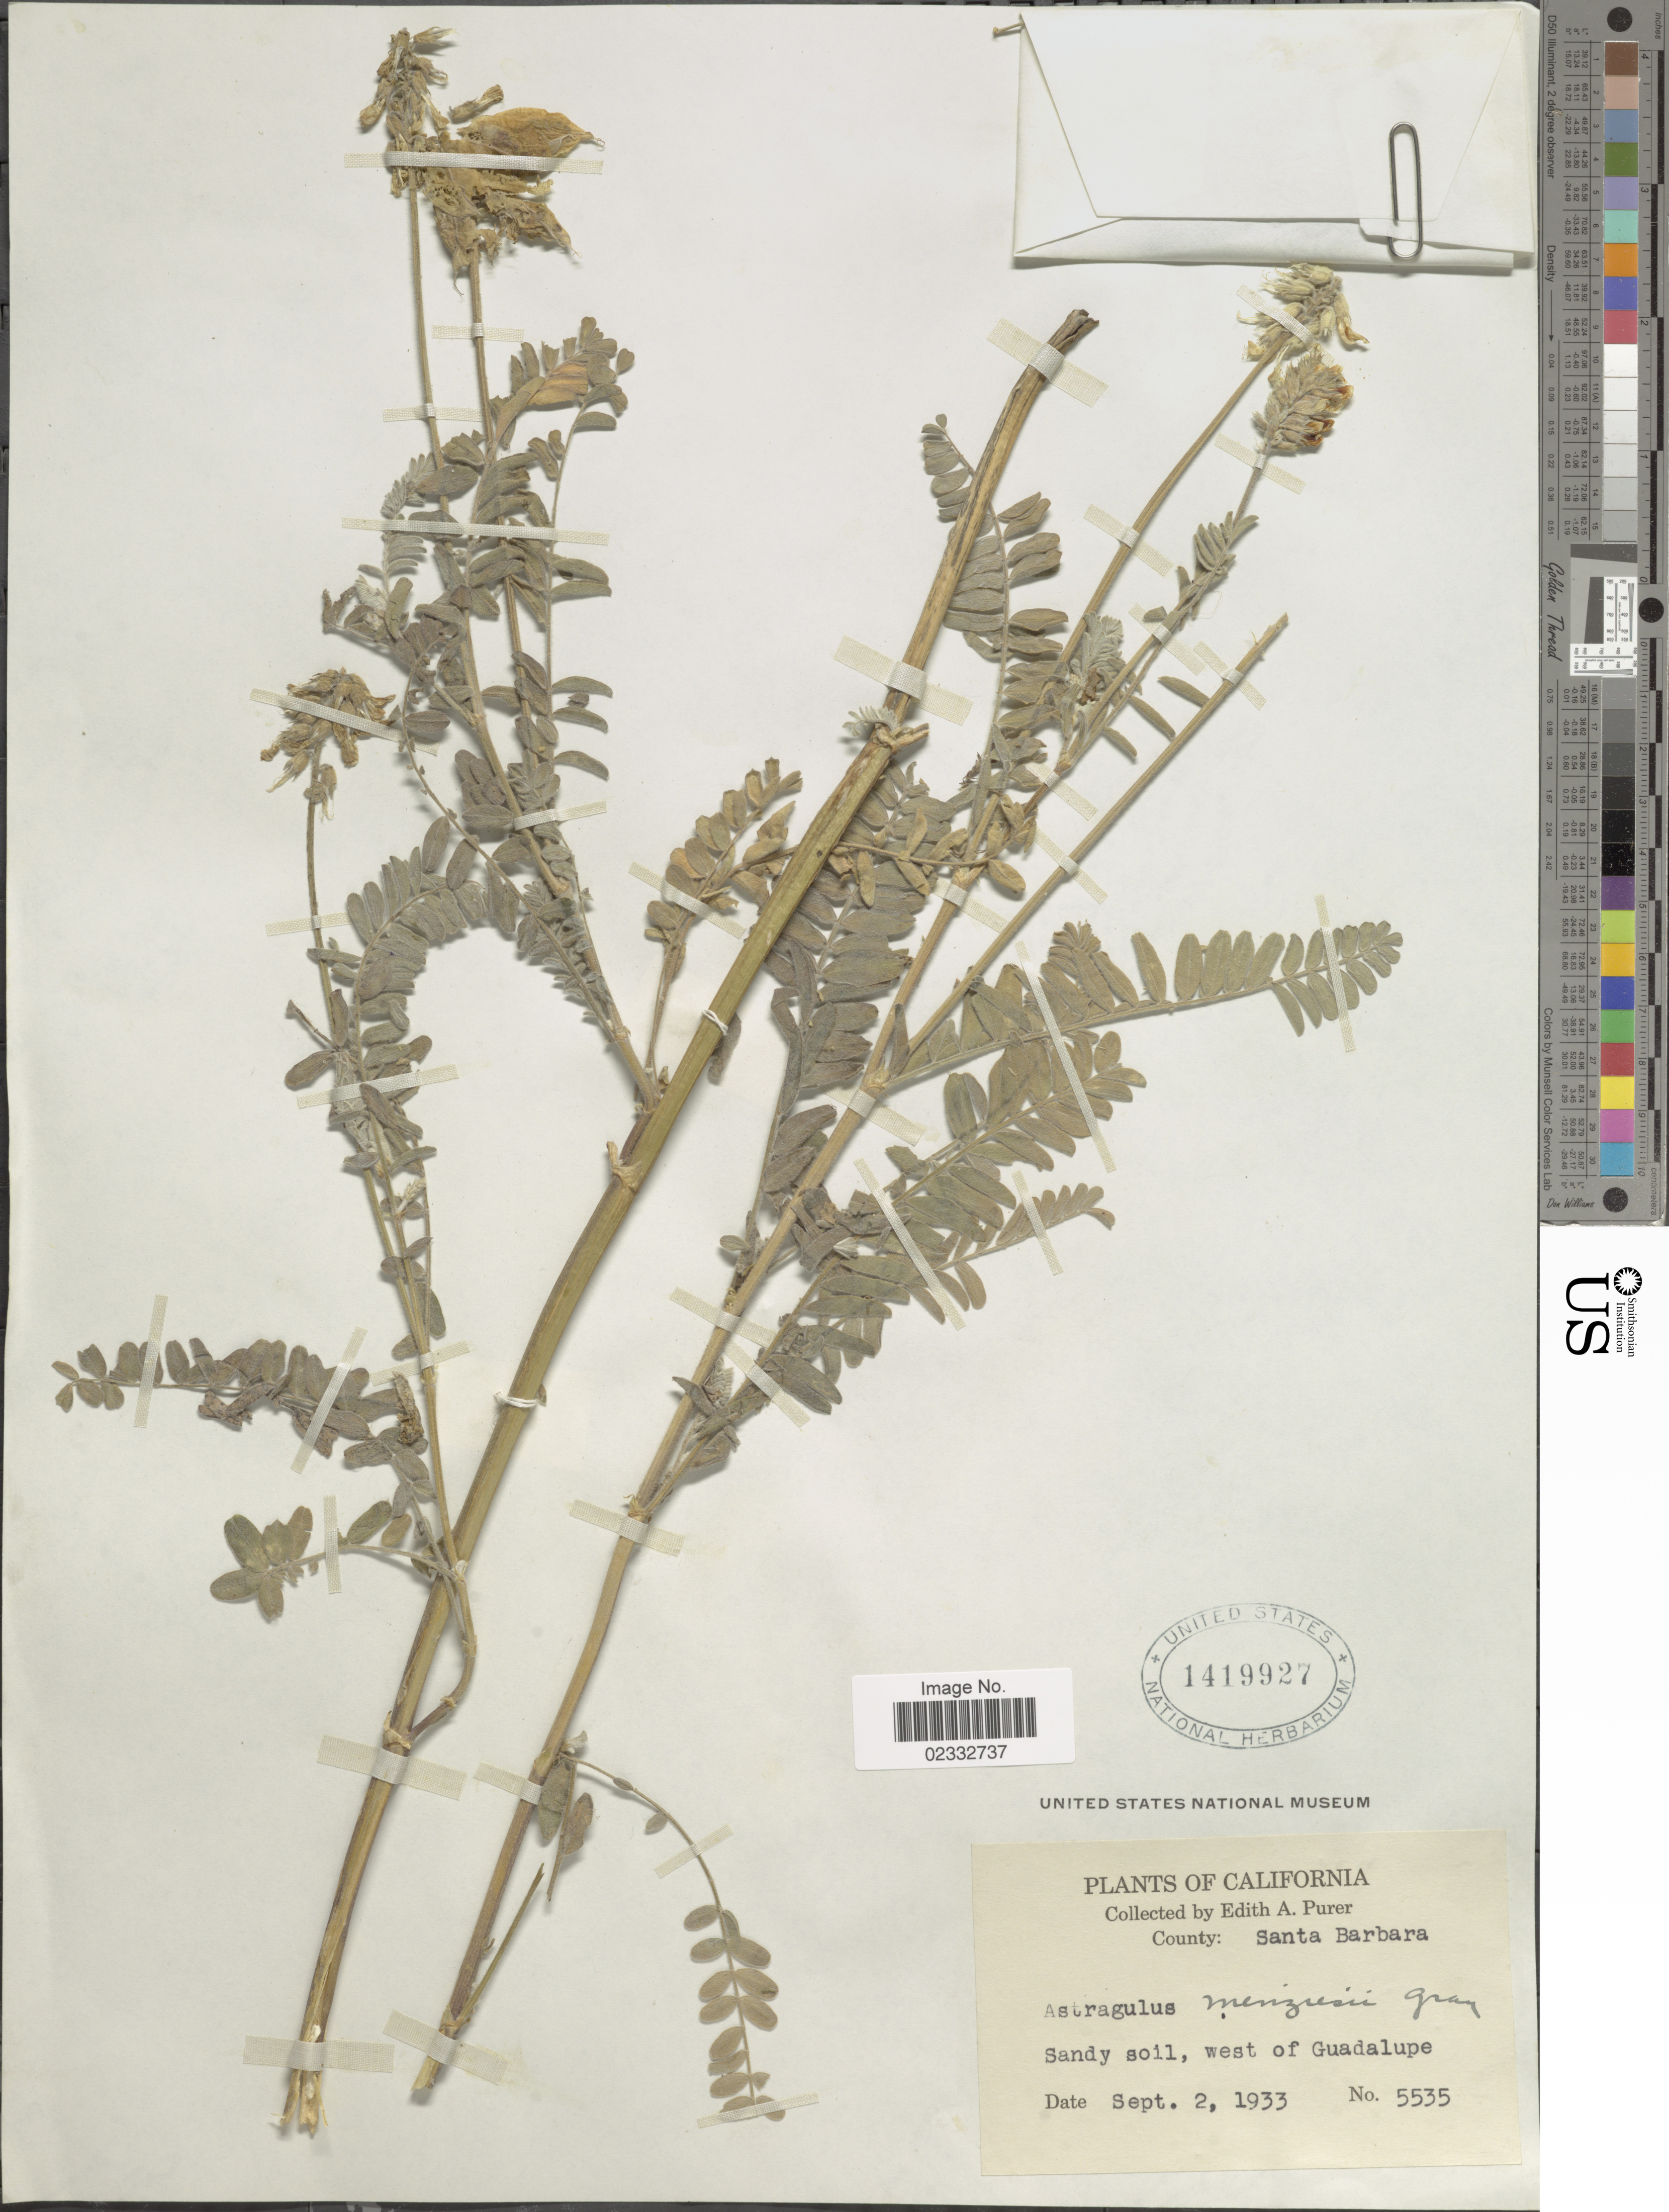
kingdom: Plantae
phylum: Tracheophyta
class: Magnoliopsida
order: Fabales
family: Fabaceae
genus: Astragalus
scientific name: Astragalus menziesii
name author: A. Gray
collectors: E. Purer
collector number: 5535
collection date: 1933-09-02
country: United States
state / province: California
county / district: Santa Barbara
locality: County: Santa Barbara, west of Guadalupe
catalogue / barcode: US 1419927